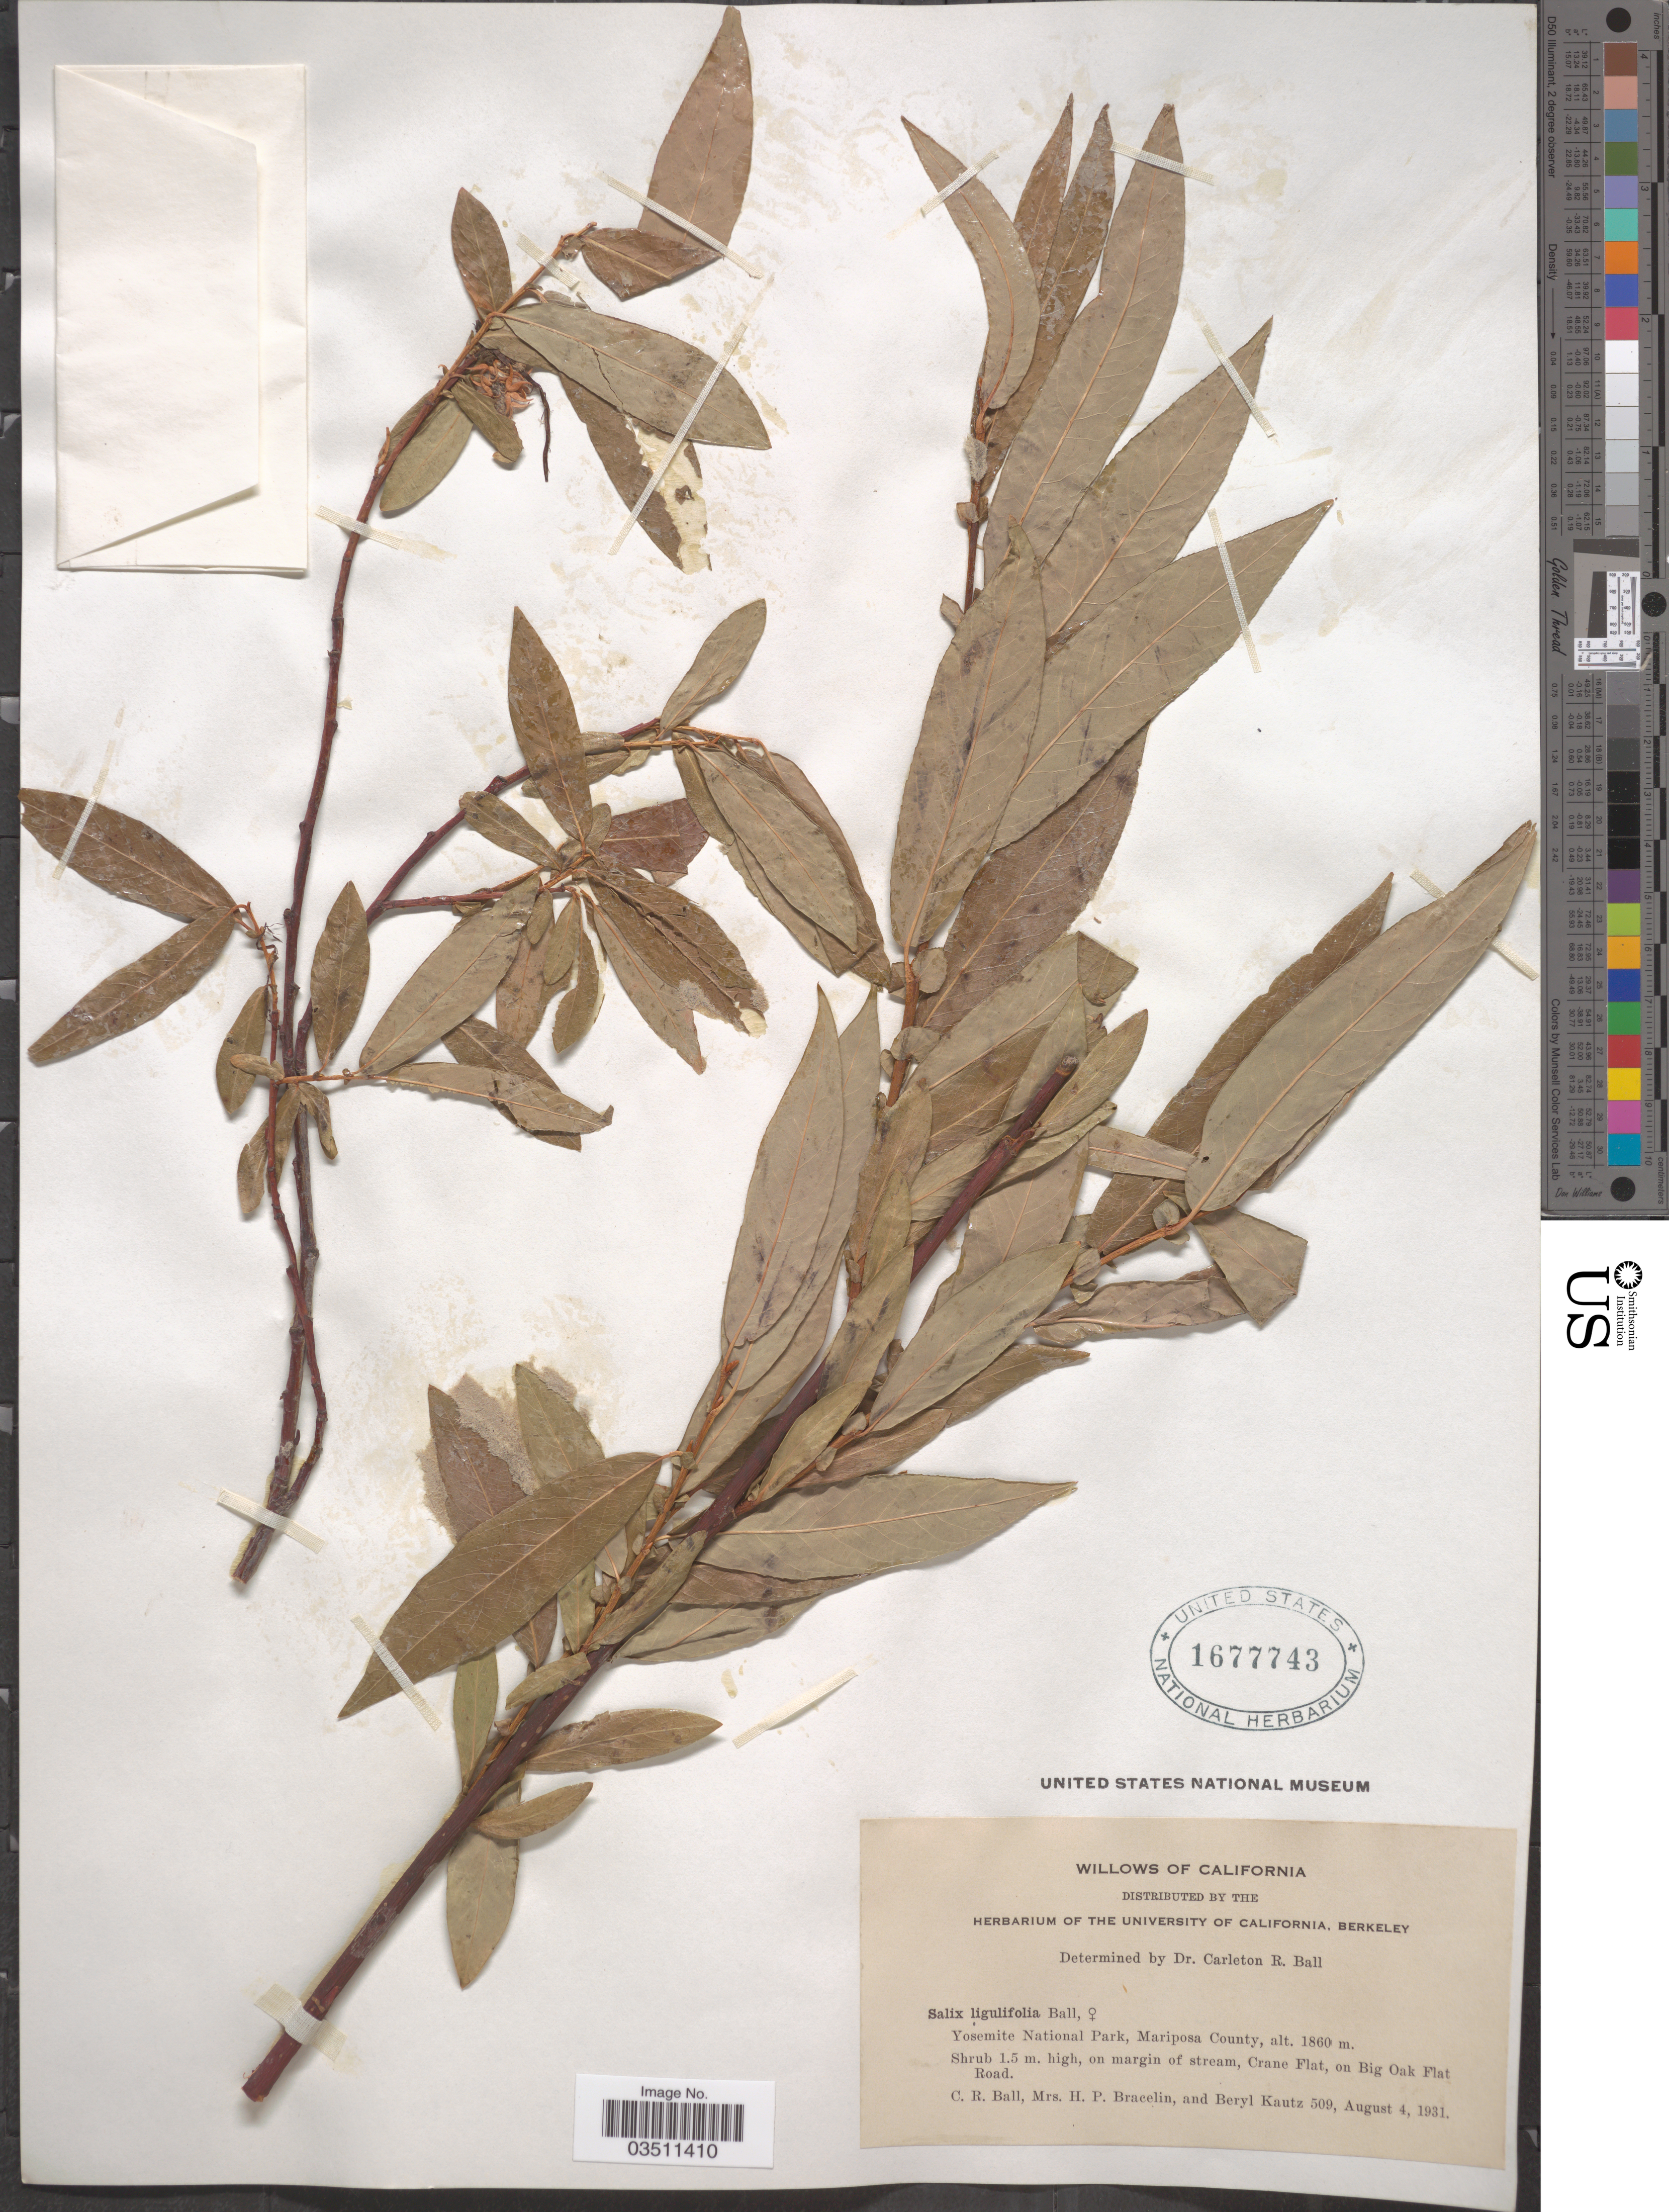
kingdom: Plantae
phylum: Tracheophyta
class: Magnoliopsida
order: Malpighiales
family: Salicaceae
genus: Salix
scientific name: Salix ligulifolia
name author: (C.R. Ball) C.R. Ball ex C.K. Schneid.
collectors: C. R. Ball, H. Bracelin & B. Kautz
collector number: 509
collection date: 1931-08-04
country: United States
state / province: California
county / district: Mariposa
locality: Yosemite National Park, Mariposa County. On margin of stream, Crane Flat, on Big Oak Flat Road.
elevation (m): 1860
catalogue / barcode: US 1677743